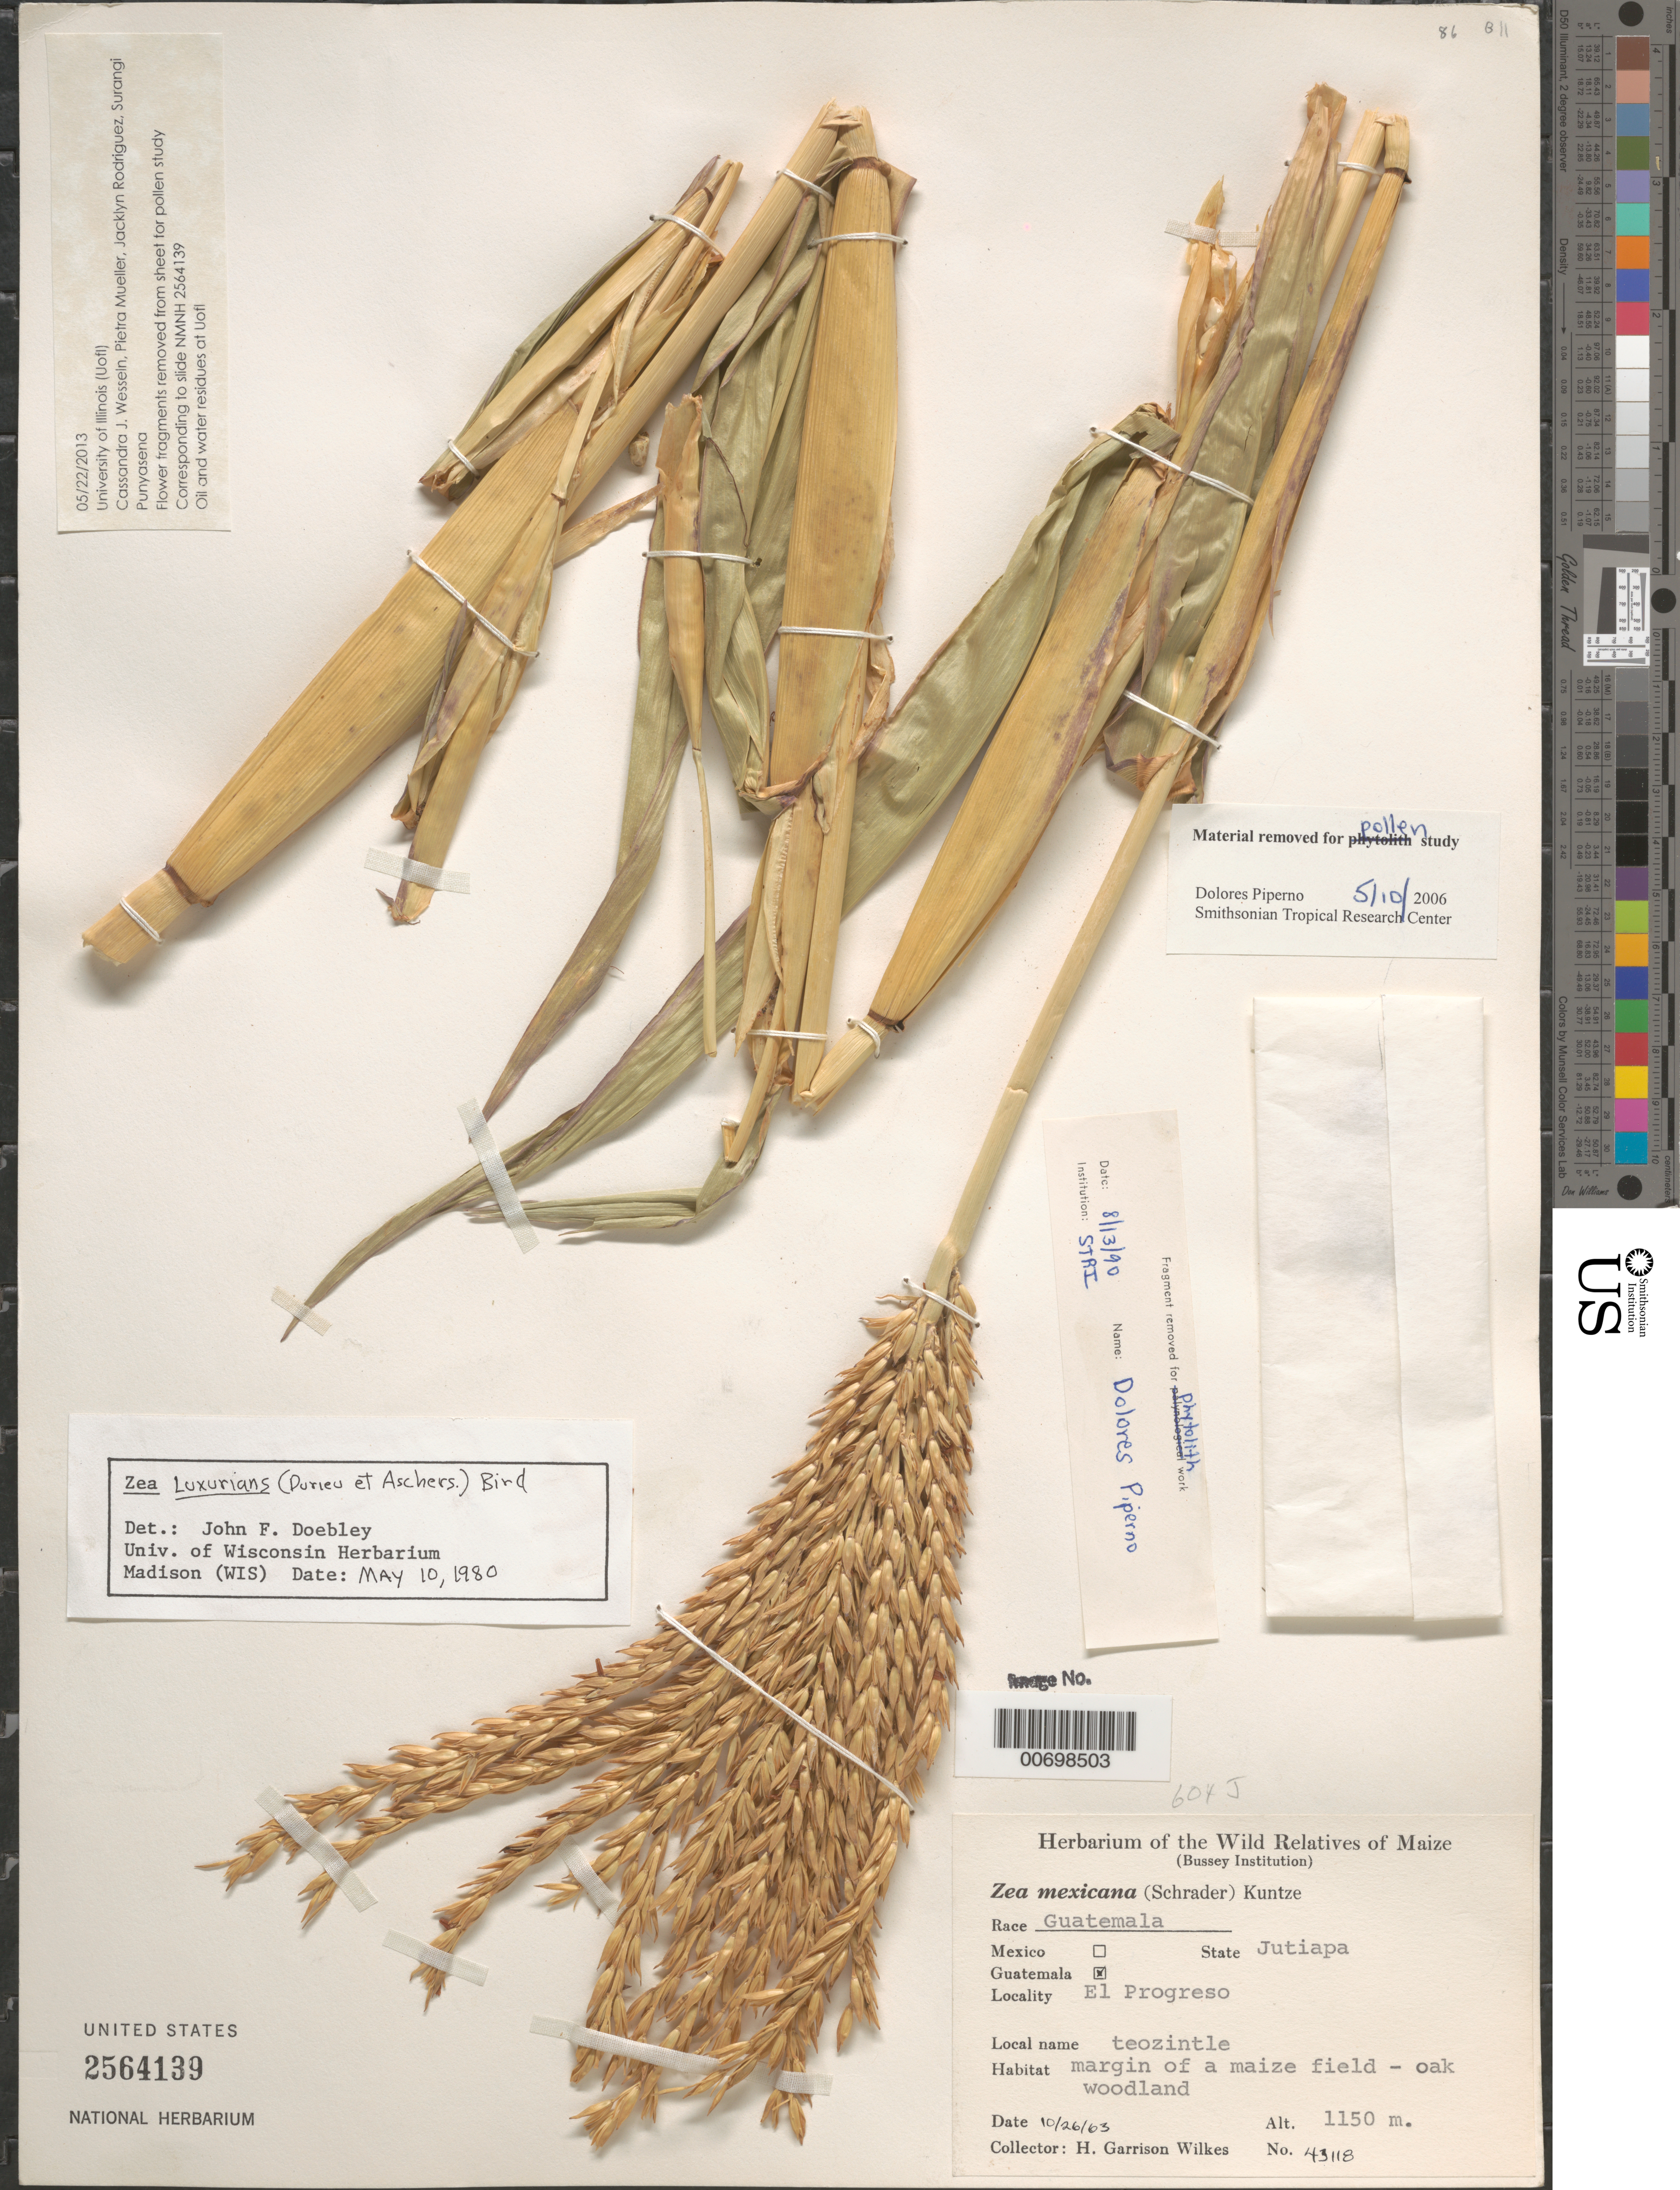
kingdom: Plantae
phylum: Tracheophyta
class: Liliopsida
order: Poales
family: Poaceae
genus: Zea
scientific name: Zea luxurians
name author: (Durieu & Asch.) R.M. Bird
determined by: Doebley, John F.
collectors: H. G. Wilkes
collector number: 43118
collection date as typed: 26 Oct 1963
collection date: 1963-10-26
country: Guatemala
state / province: Jutiapa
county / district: El Progreso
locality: El Progreso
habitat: Margin of a edge field -oak woodland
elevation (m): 1150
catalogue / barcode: US 2564139